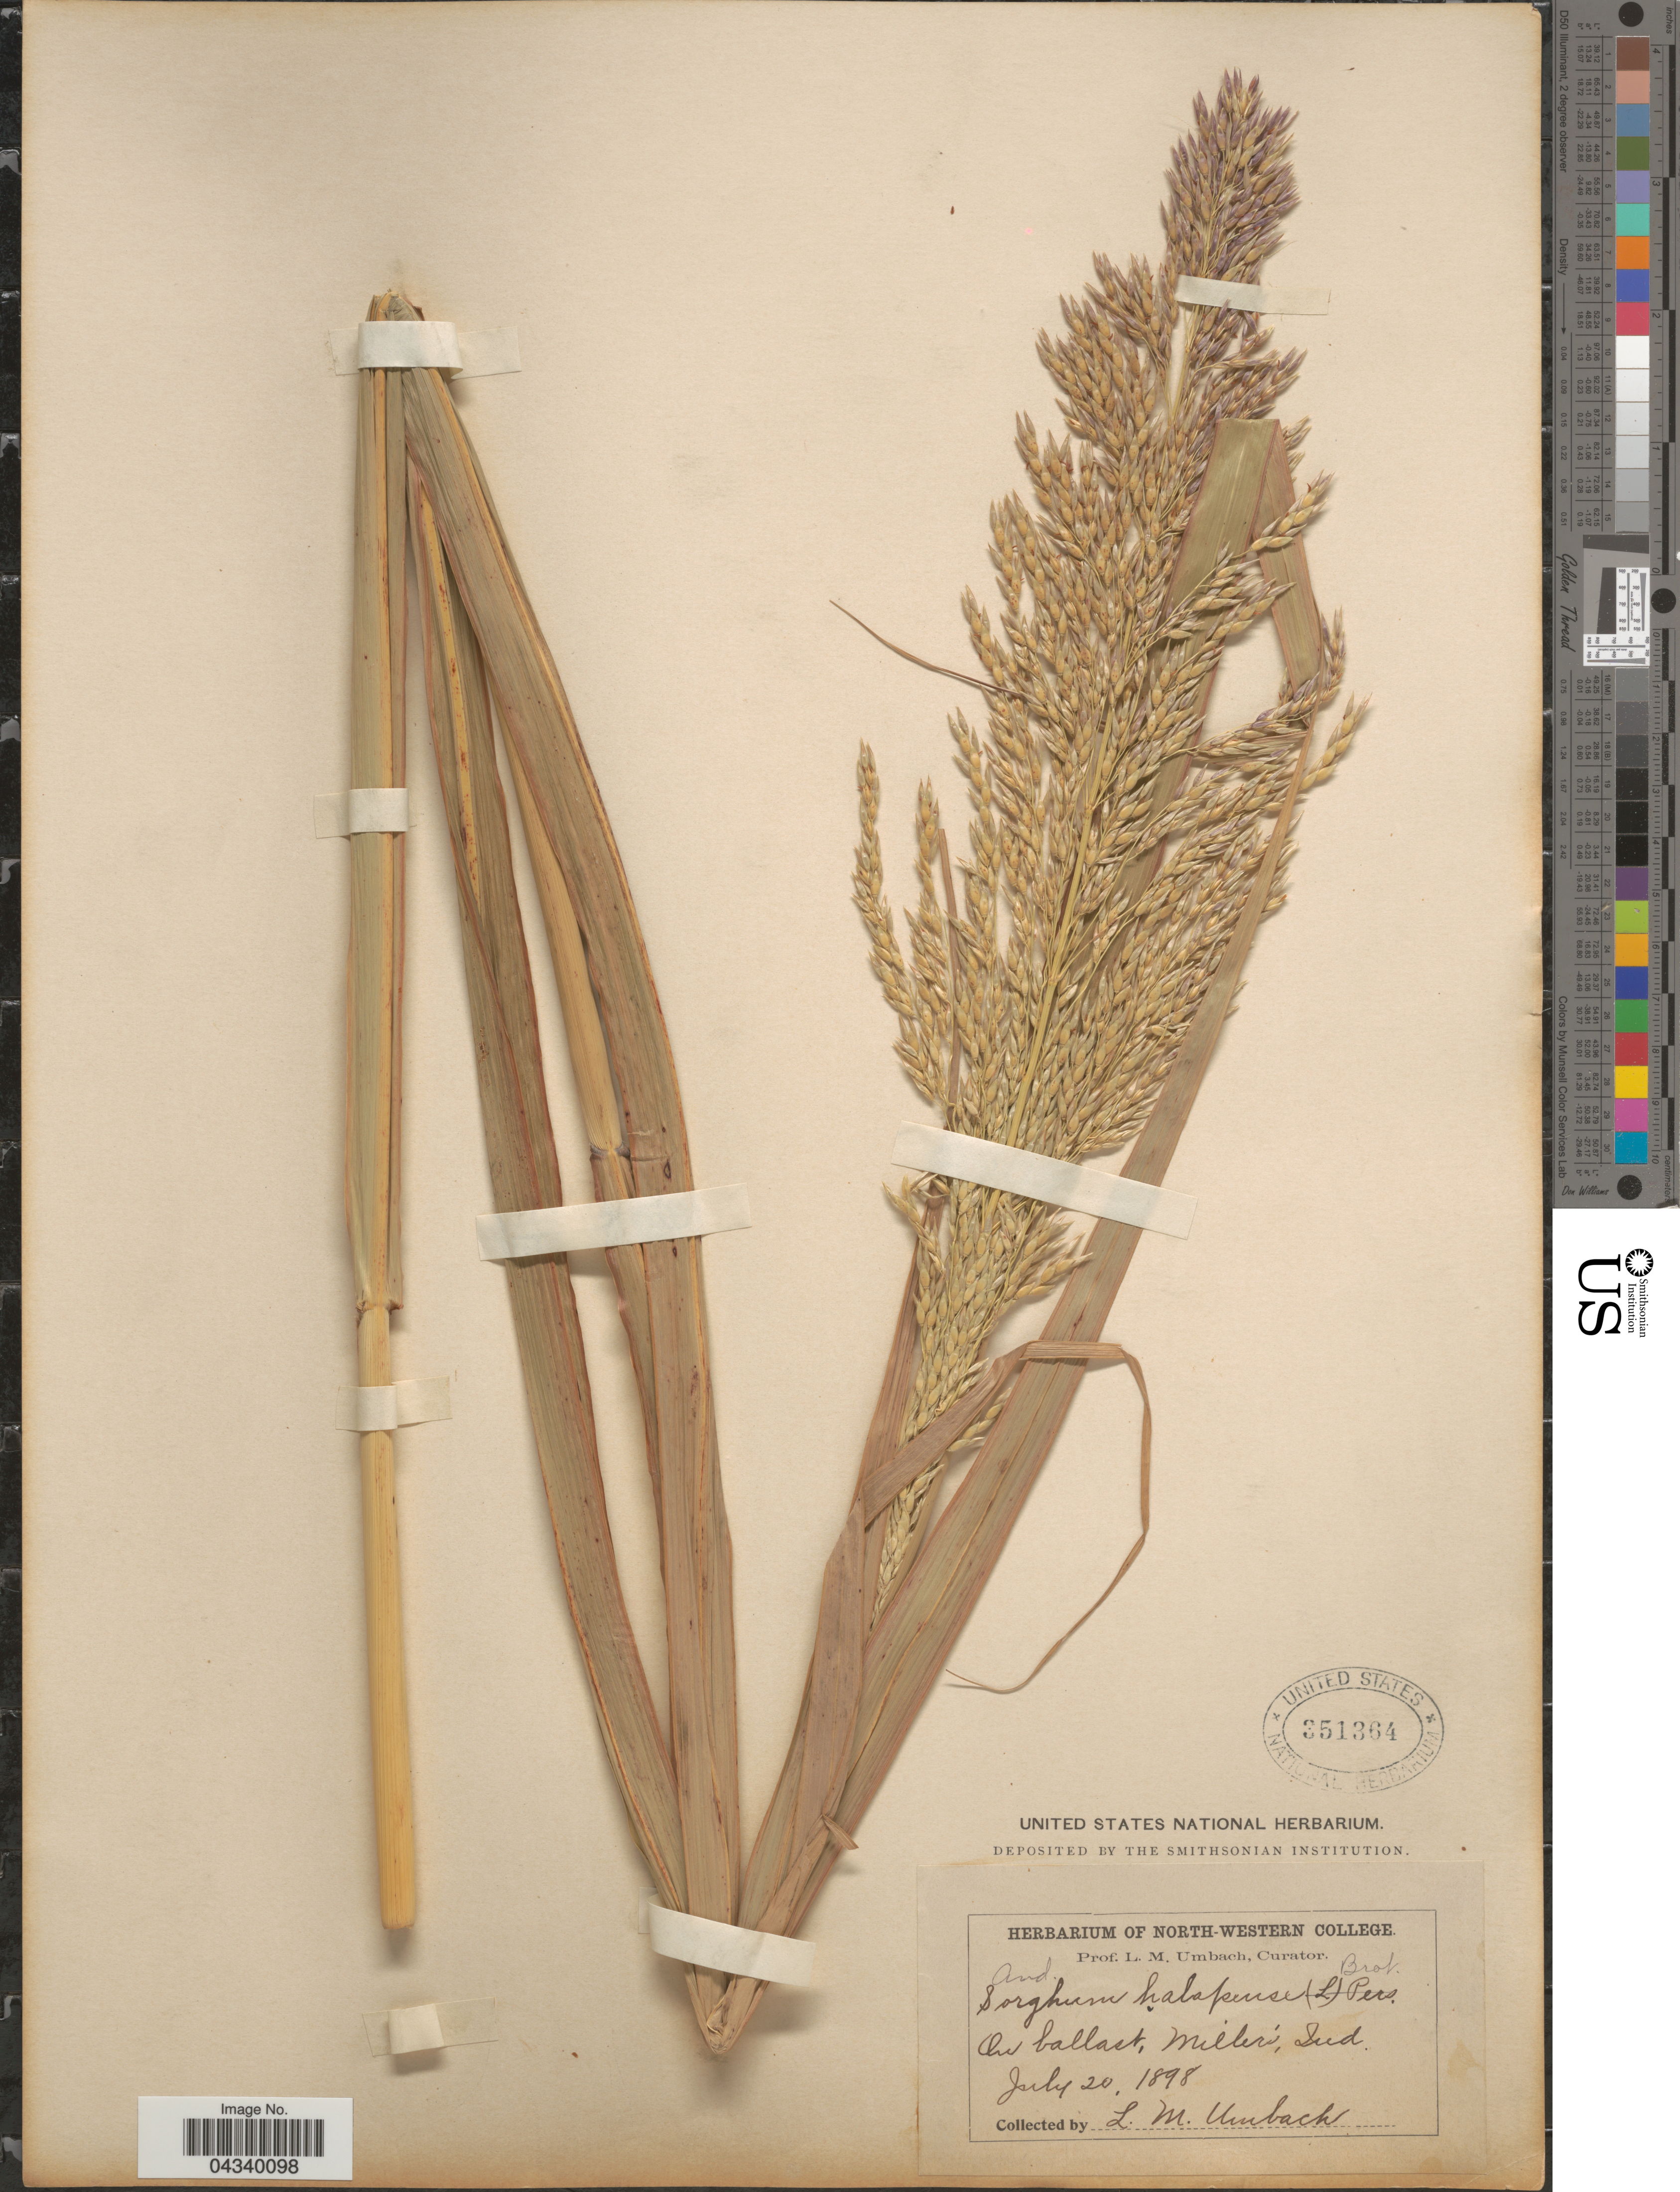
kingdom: Plantae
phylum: Tracheophyta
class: Liliopsida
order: Poales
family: Poaceae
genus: Sorghum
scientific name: Sorghum halepense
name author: (L.) Pers.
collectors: L. M. Umbach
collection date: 1898-07-20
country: United States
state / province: Indiana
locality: On ballast, Miller's.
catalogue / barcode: US 351364